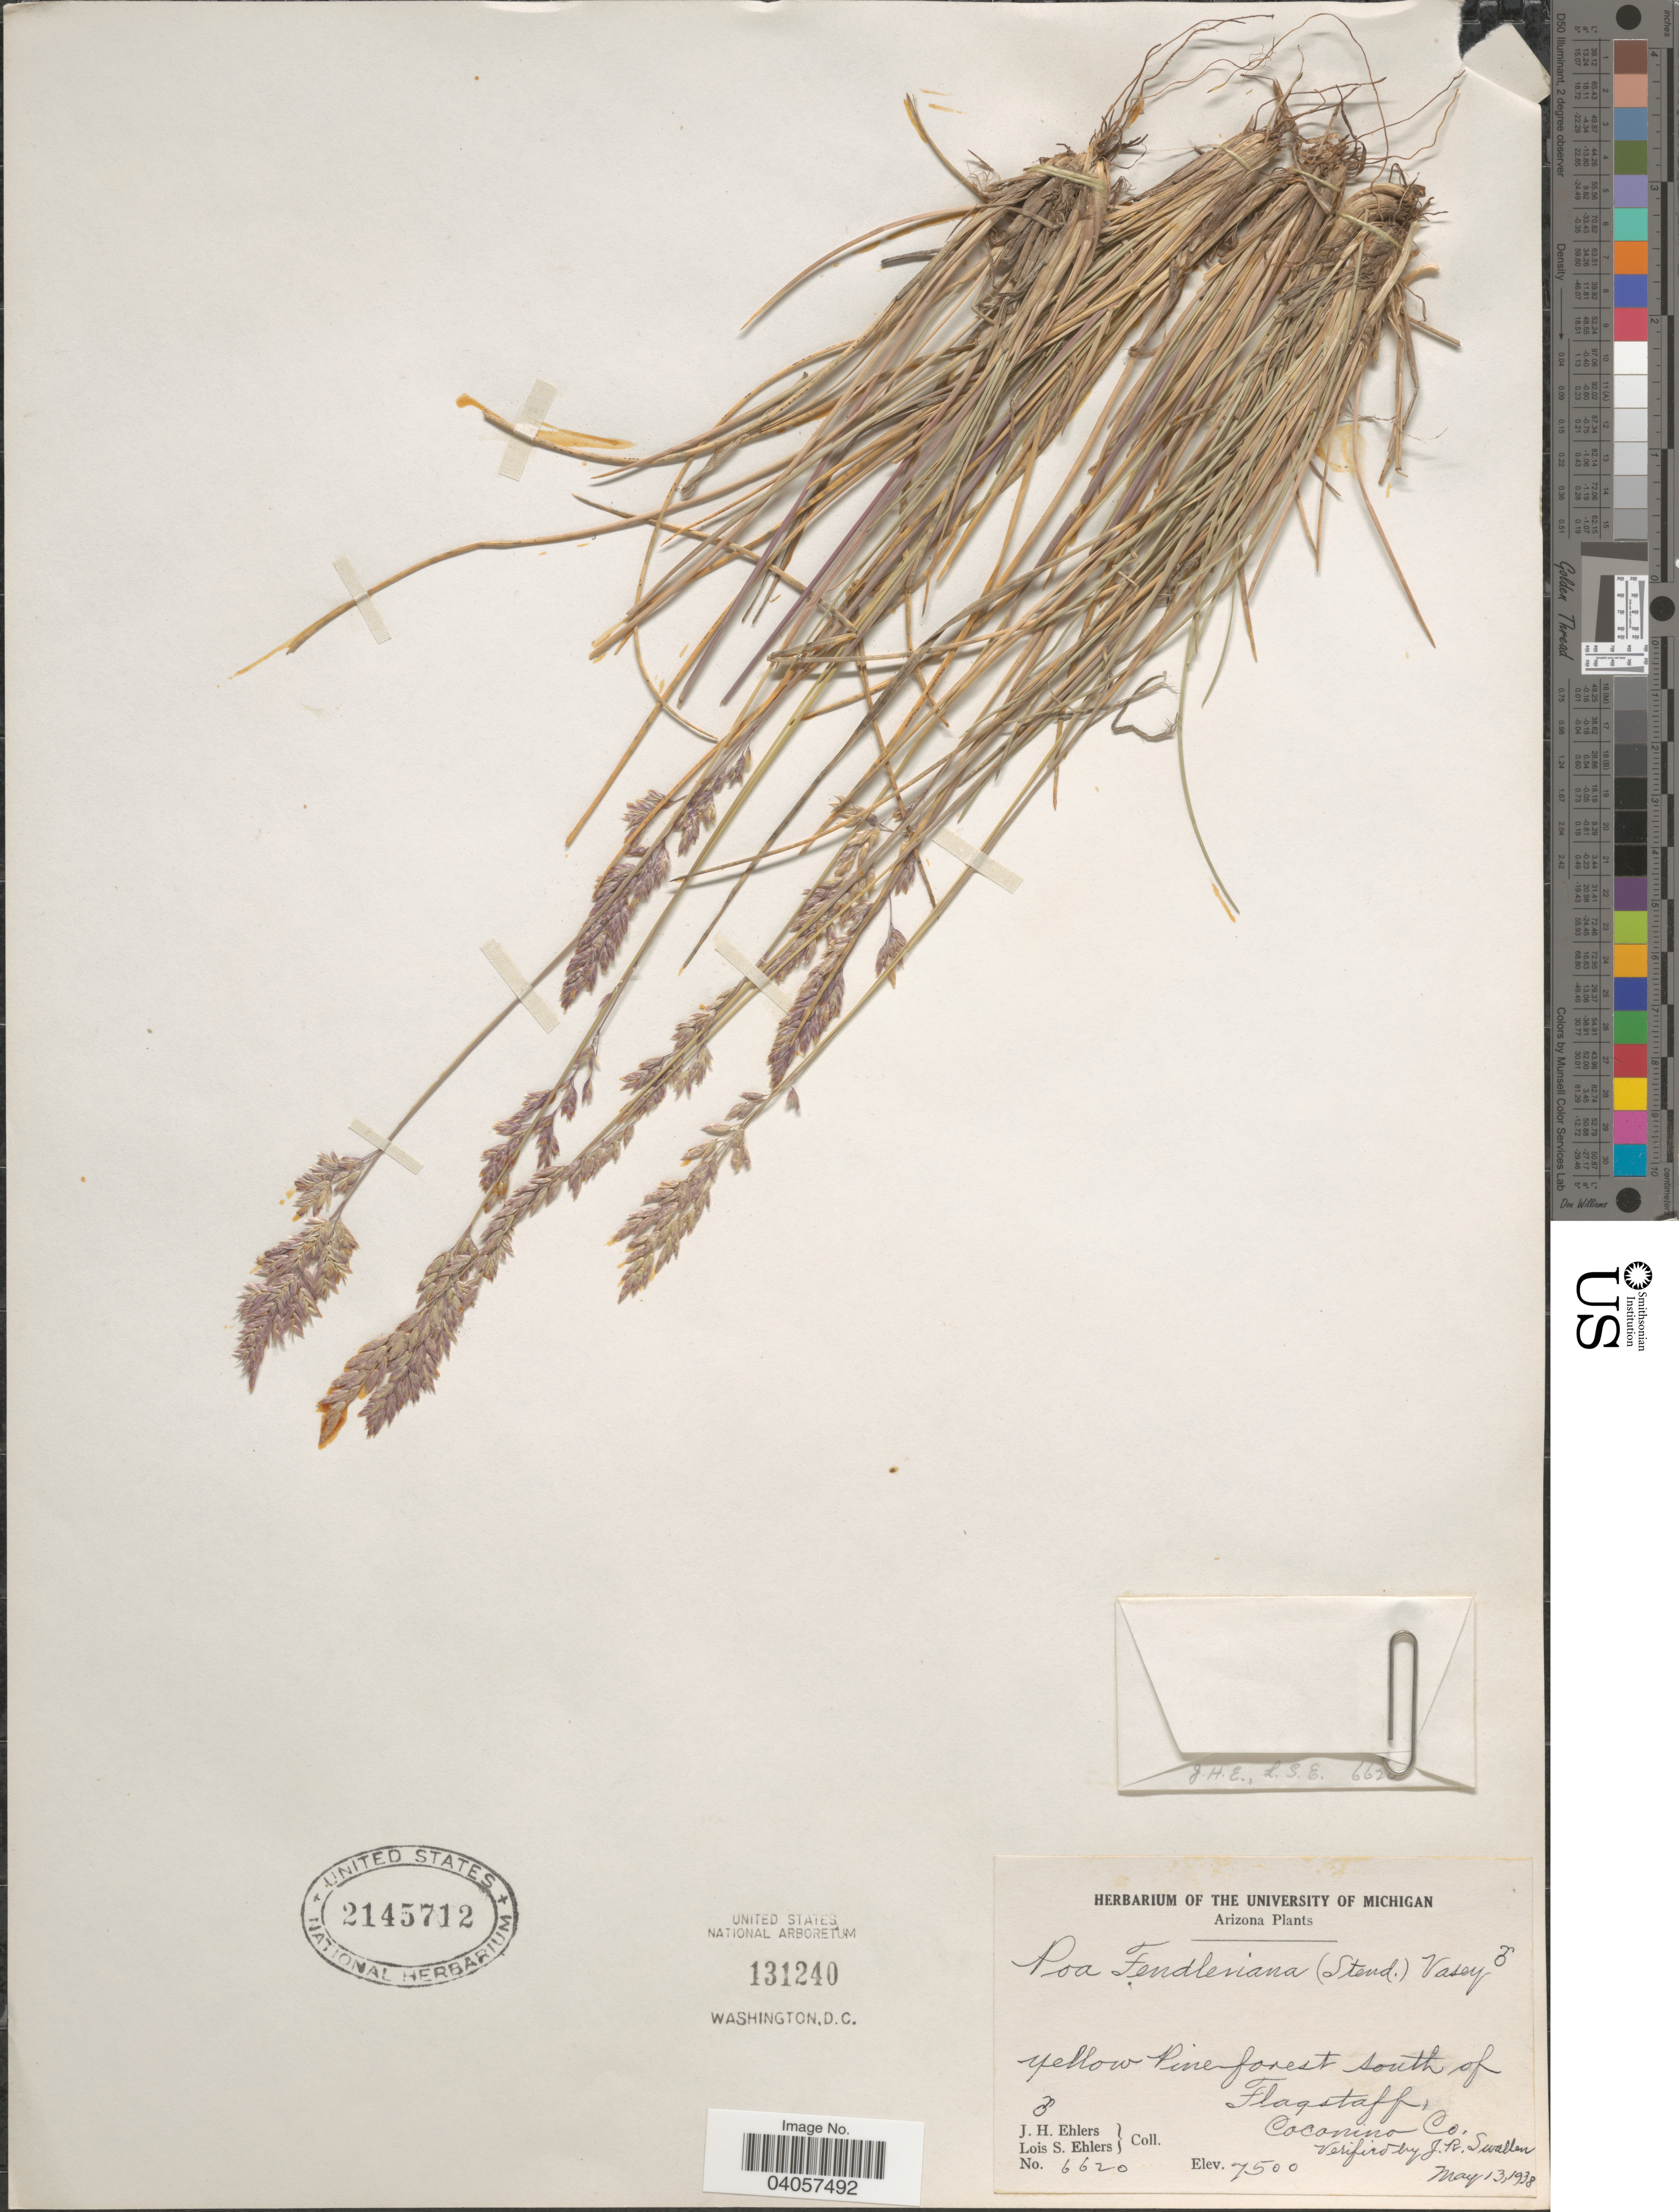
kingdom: Plantae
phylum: Tracheophyta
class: Liliopsida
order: Poales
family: Poaceae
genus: Poa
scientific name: Poa fendleriana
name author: (Steud.) Vasey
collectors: J. H. Ehlers & L. Ehlers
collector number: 6620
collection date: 1938-05-13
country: United States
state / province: Arizona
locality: Yellow Pine forest South of Flagstaff, Coconino Co.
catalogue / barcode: US 2145712